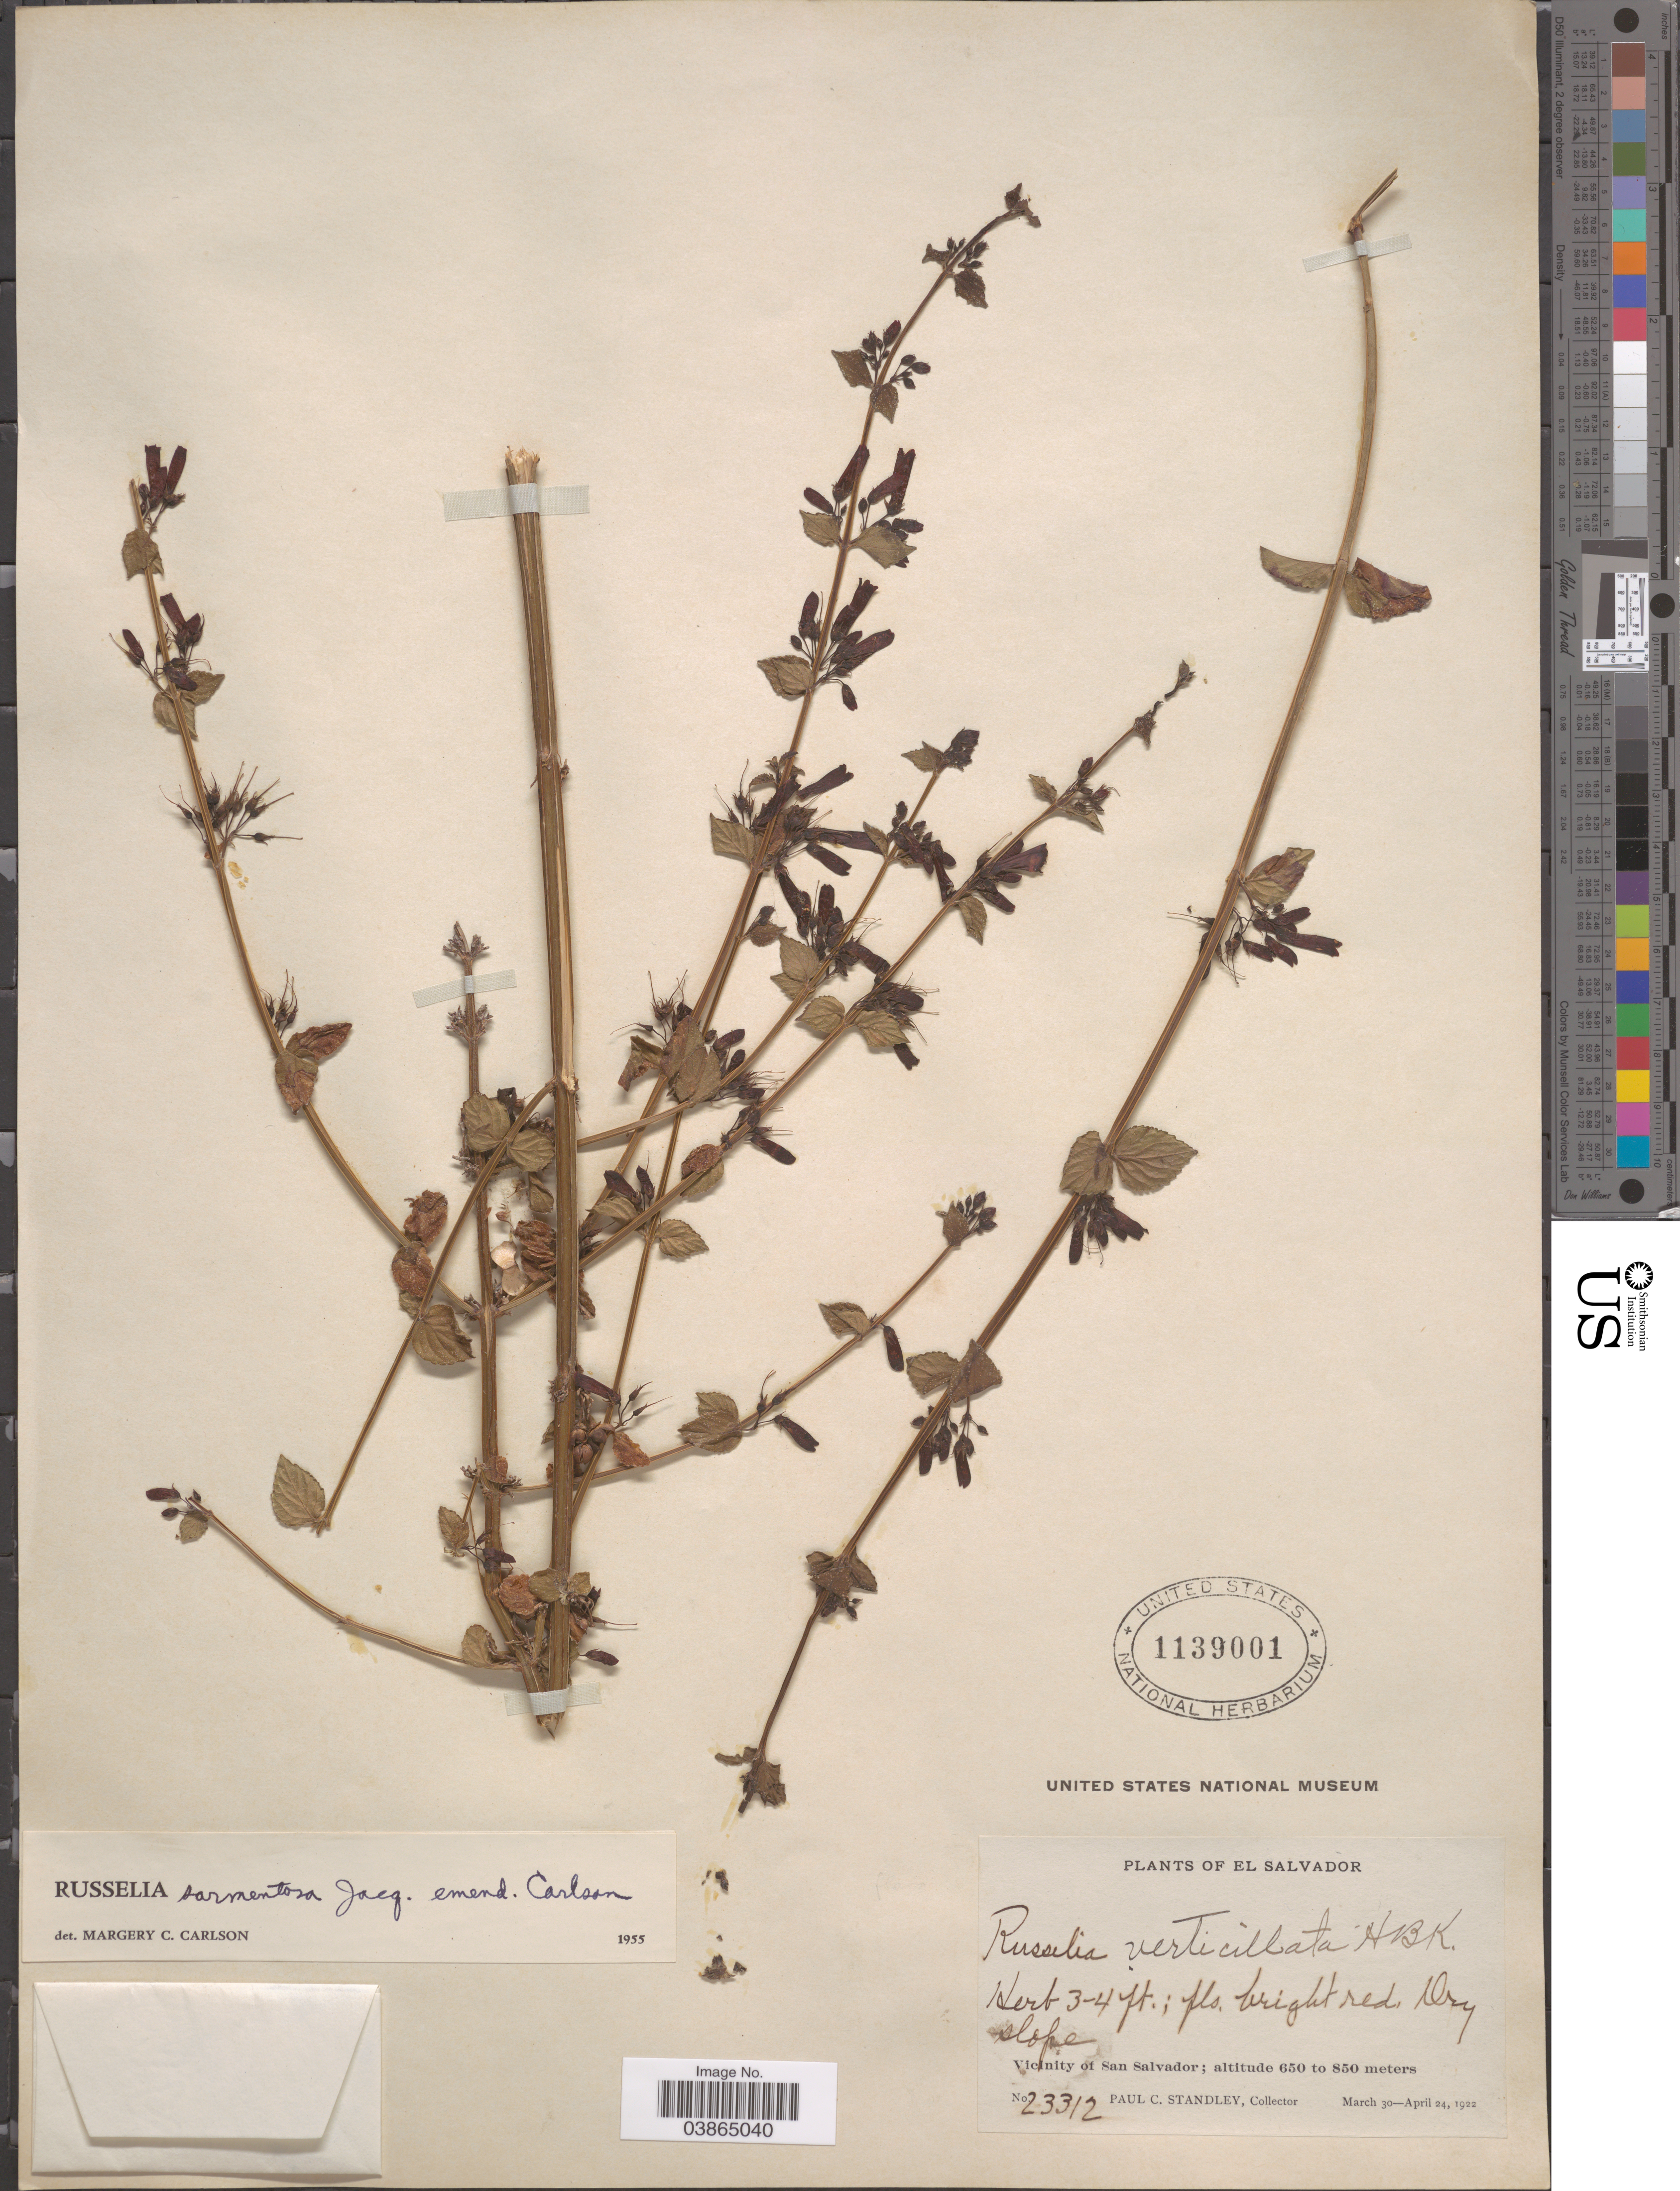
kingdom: Plantae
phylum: Tracheophyta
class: Magnoliopsida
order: Lamiales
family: Plantaginaceae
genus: Russelia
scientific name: Russelia sarmentosa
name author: Jacq.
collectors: P. C. Standley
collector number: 23312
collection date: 1922-03-30/1922-04-24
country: El Salvador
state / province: San Salvador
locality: Vicinity of San Salvador.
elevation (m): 650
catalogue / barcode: US 1139001